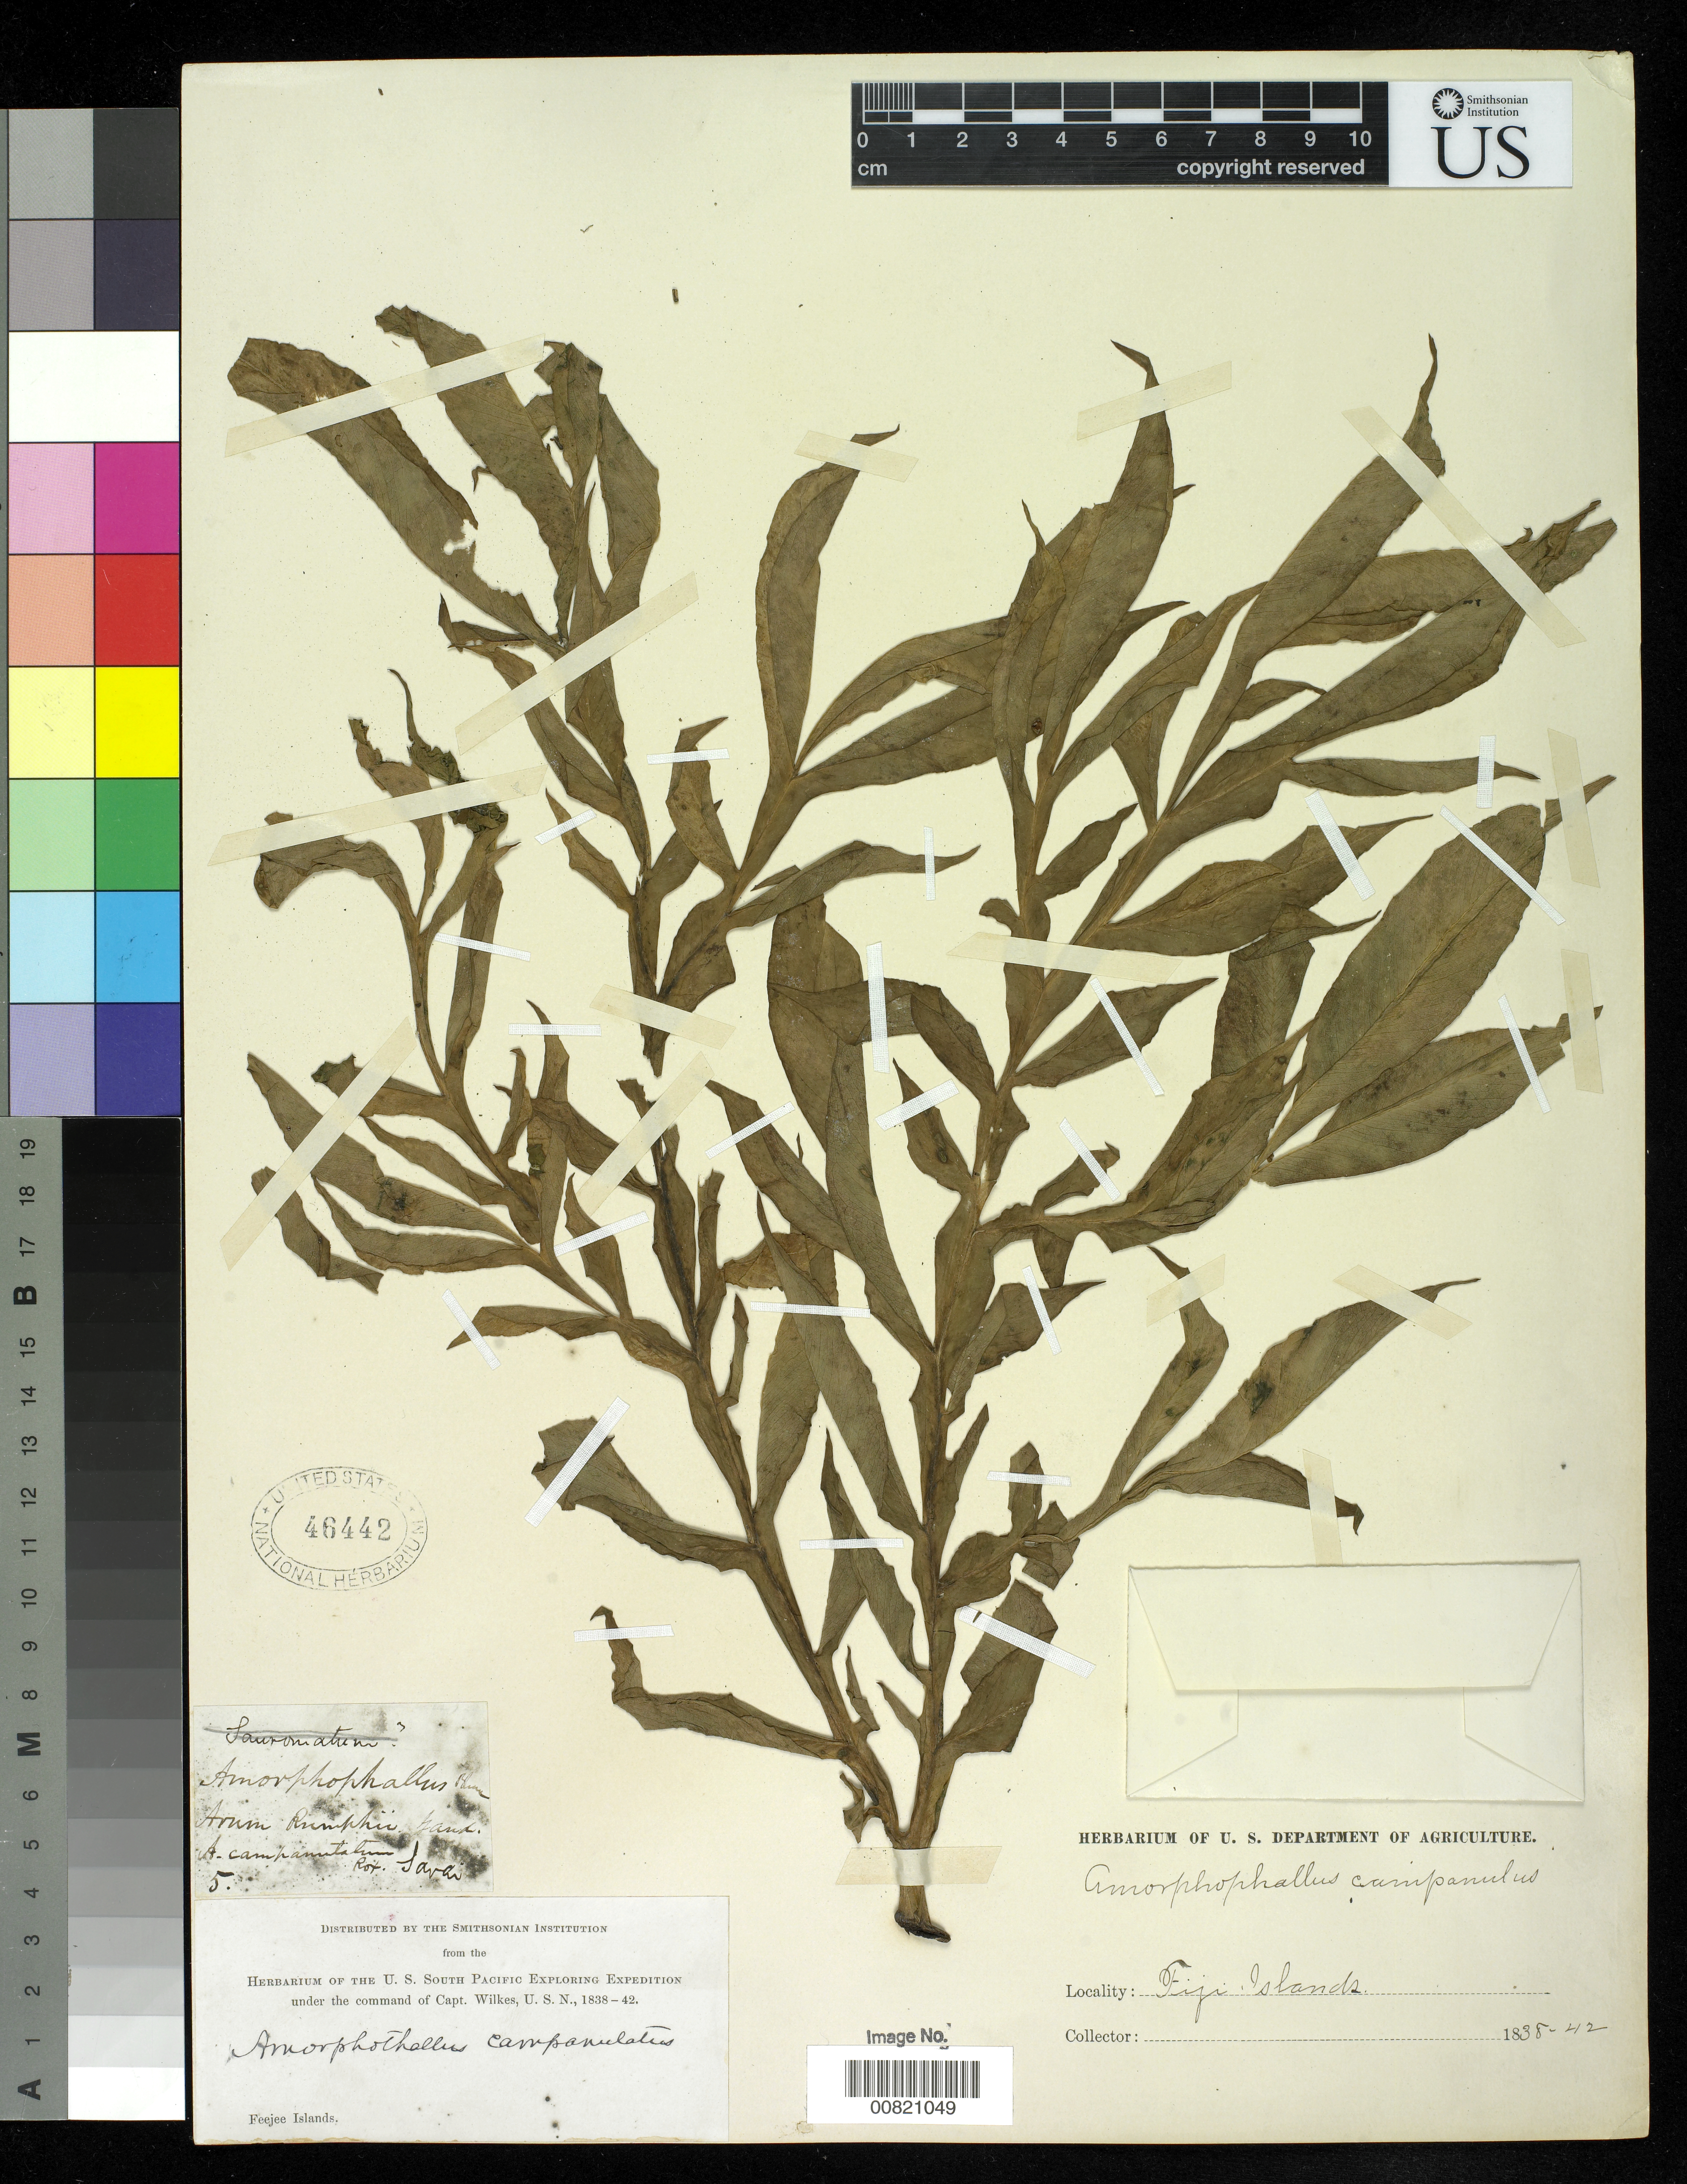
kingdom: Plantae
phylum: Tracheophyta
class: Liliopsida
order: Alismatales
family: Araceae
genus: Amorphophallus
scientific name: Amorphophallus campanulatus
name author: Blume ex Decne.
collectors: Wilkes Explor. Exped.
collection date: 1838/1842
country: Fiji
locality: Fiji Islands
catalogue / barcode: US 46422